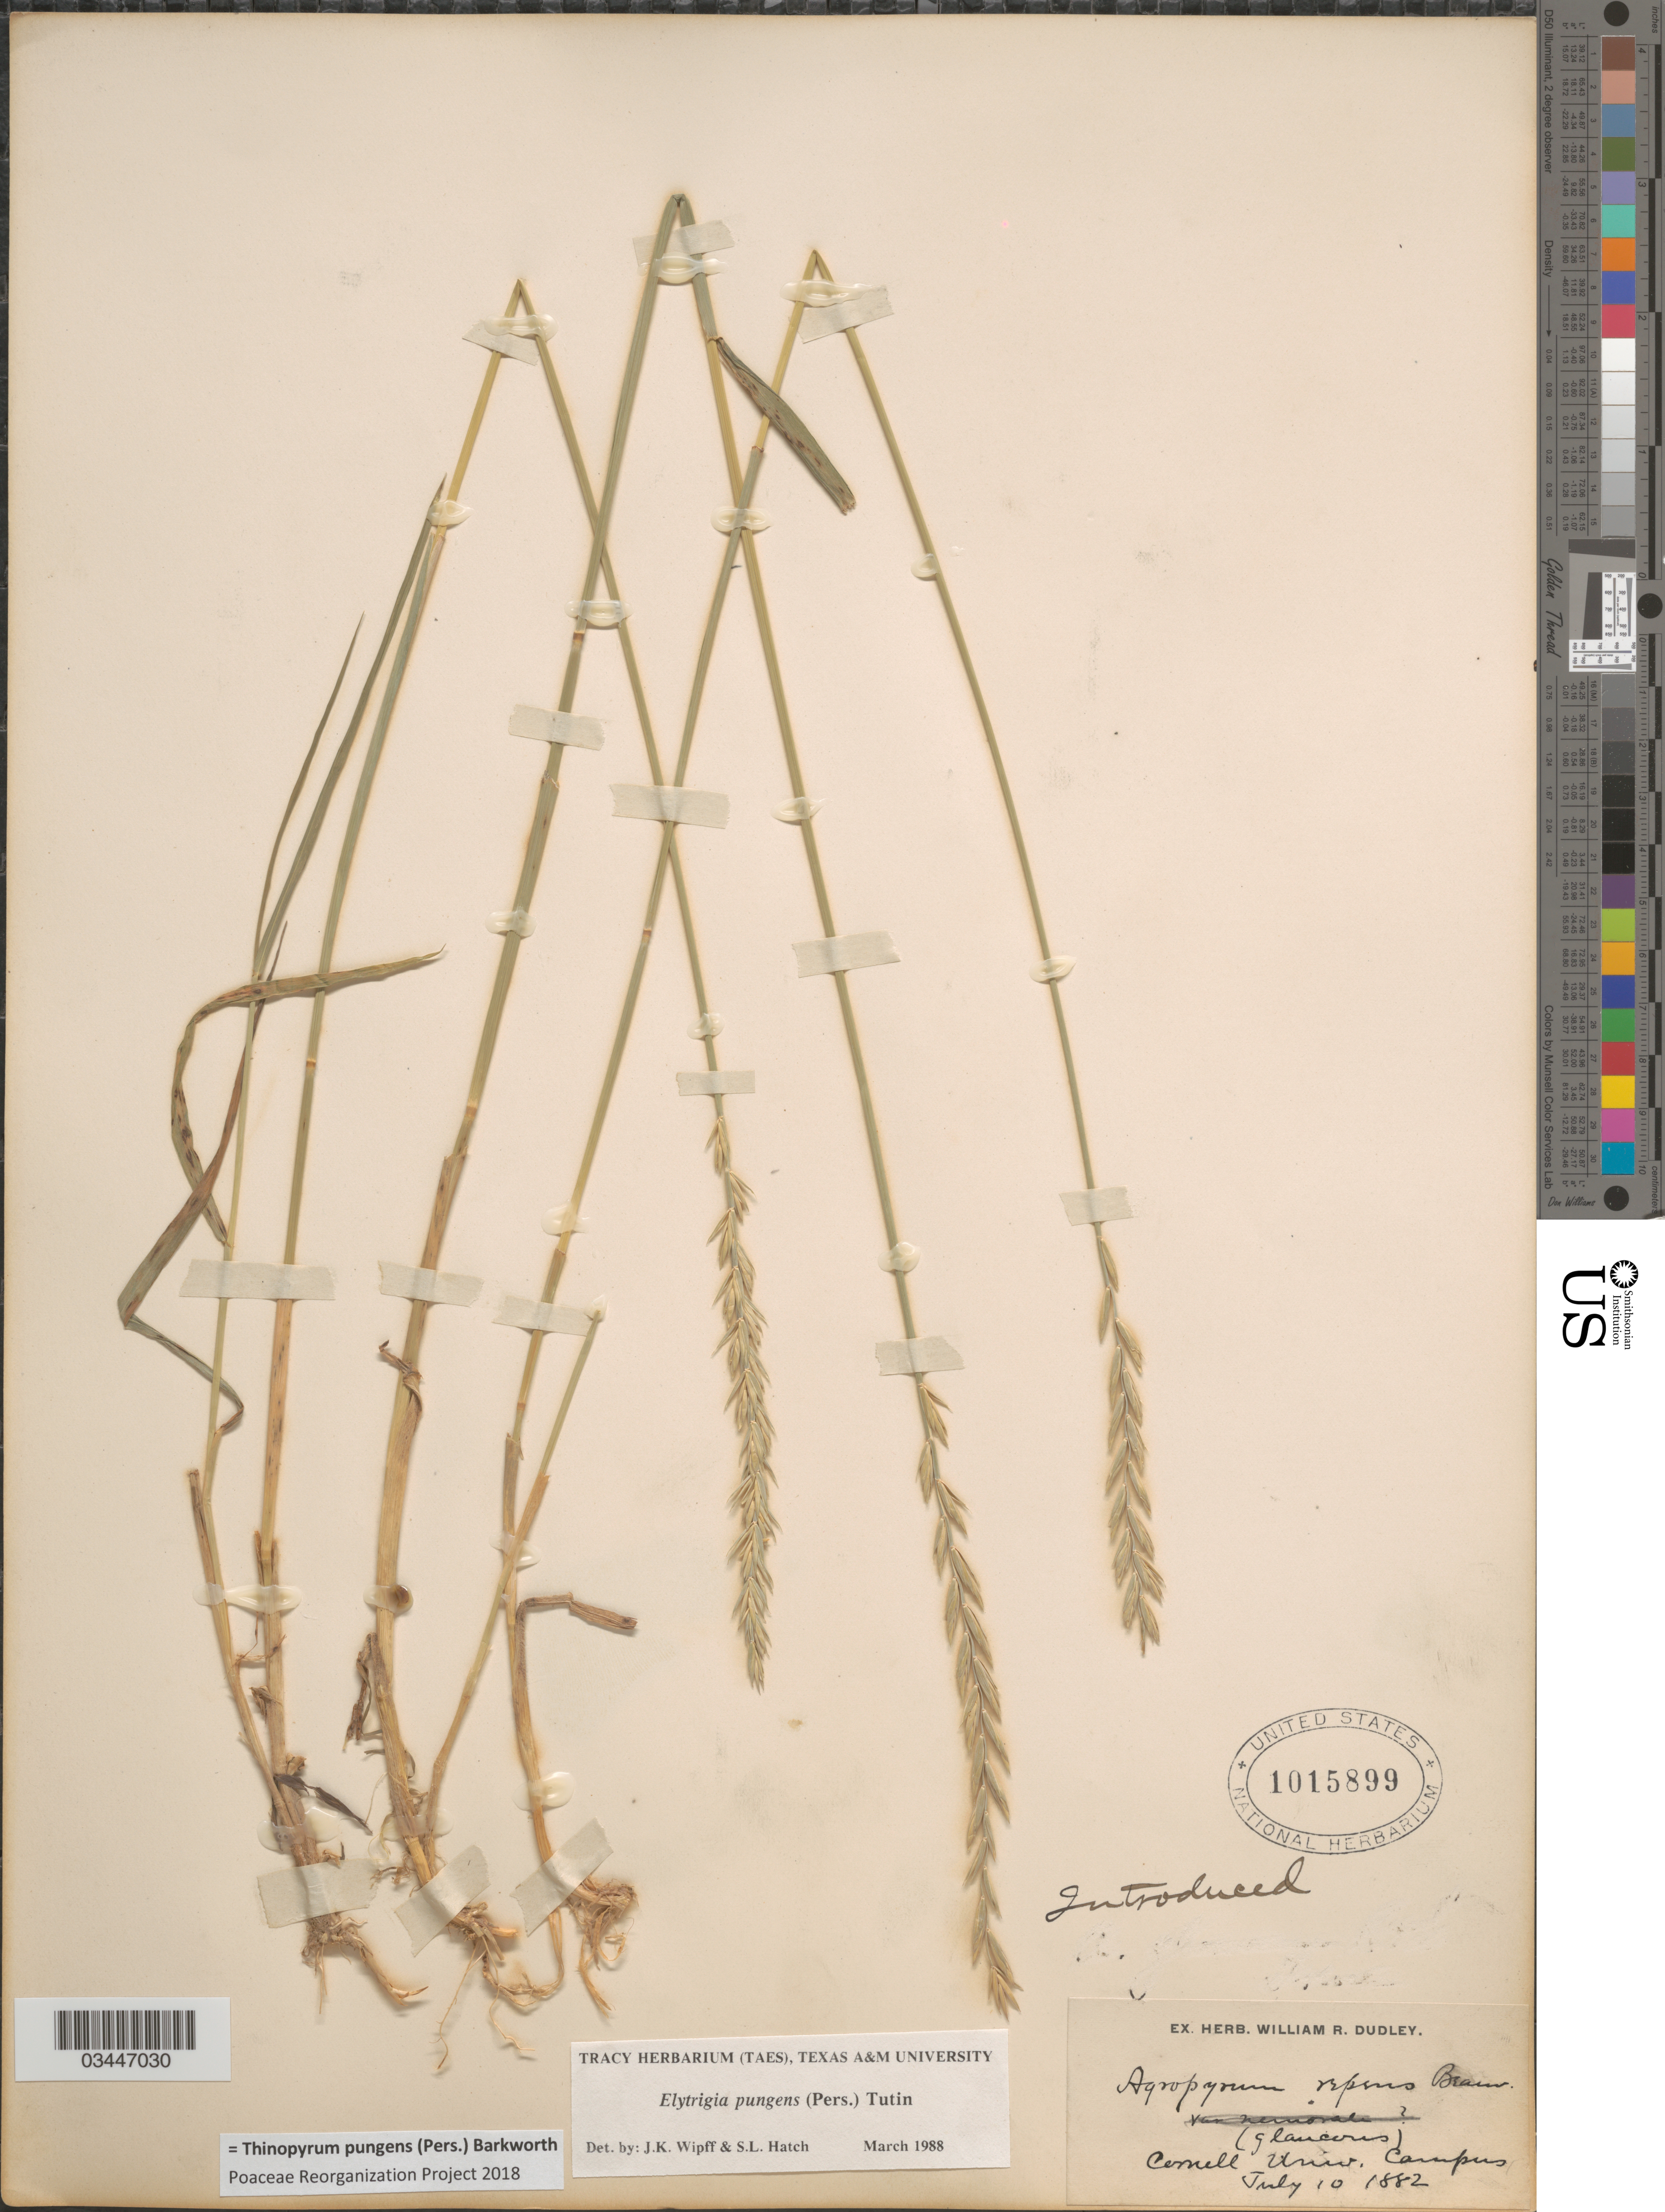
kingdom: Plantae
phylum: Tracheophyta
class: Liliopsida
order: Poales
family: Poaceae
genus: Thinopyrum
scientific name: Thinopyrum pungens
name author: (Pers.) Barkworth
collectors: Ex herb. William R. Dudley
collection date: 1882-07-10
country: United States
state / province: New York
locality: Cornell Univ. Campus.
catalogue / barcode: US 1015899